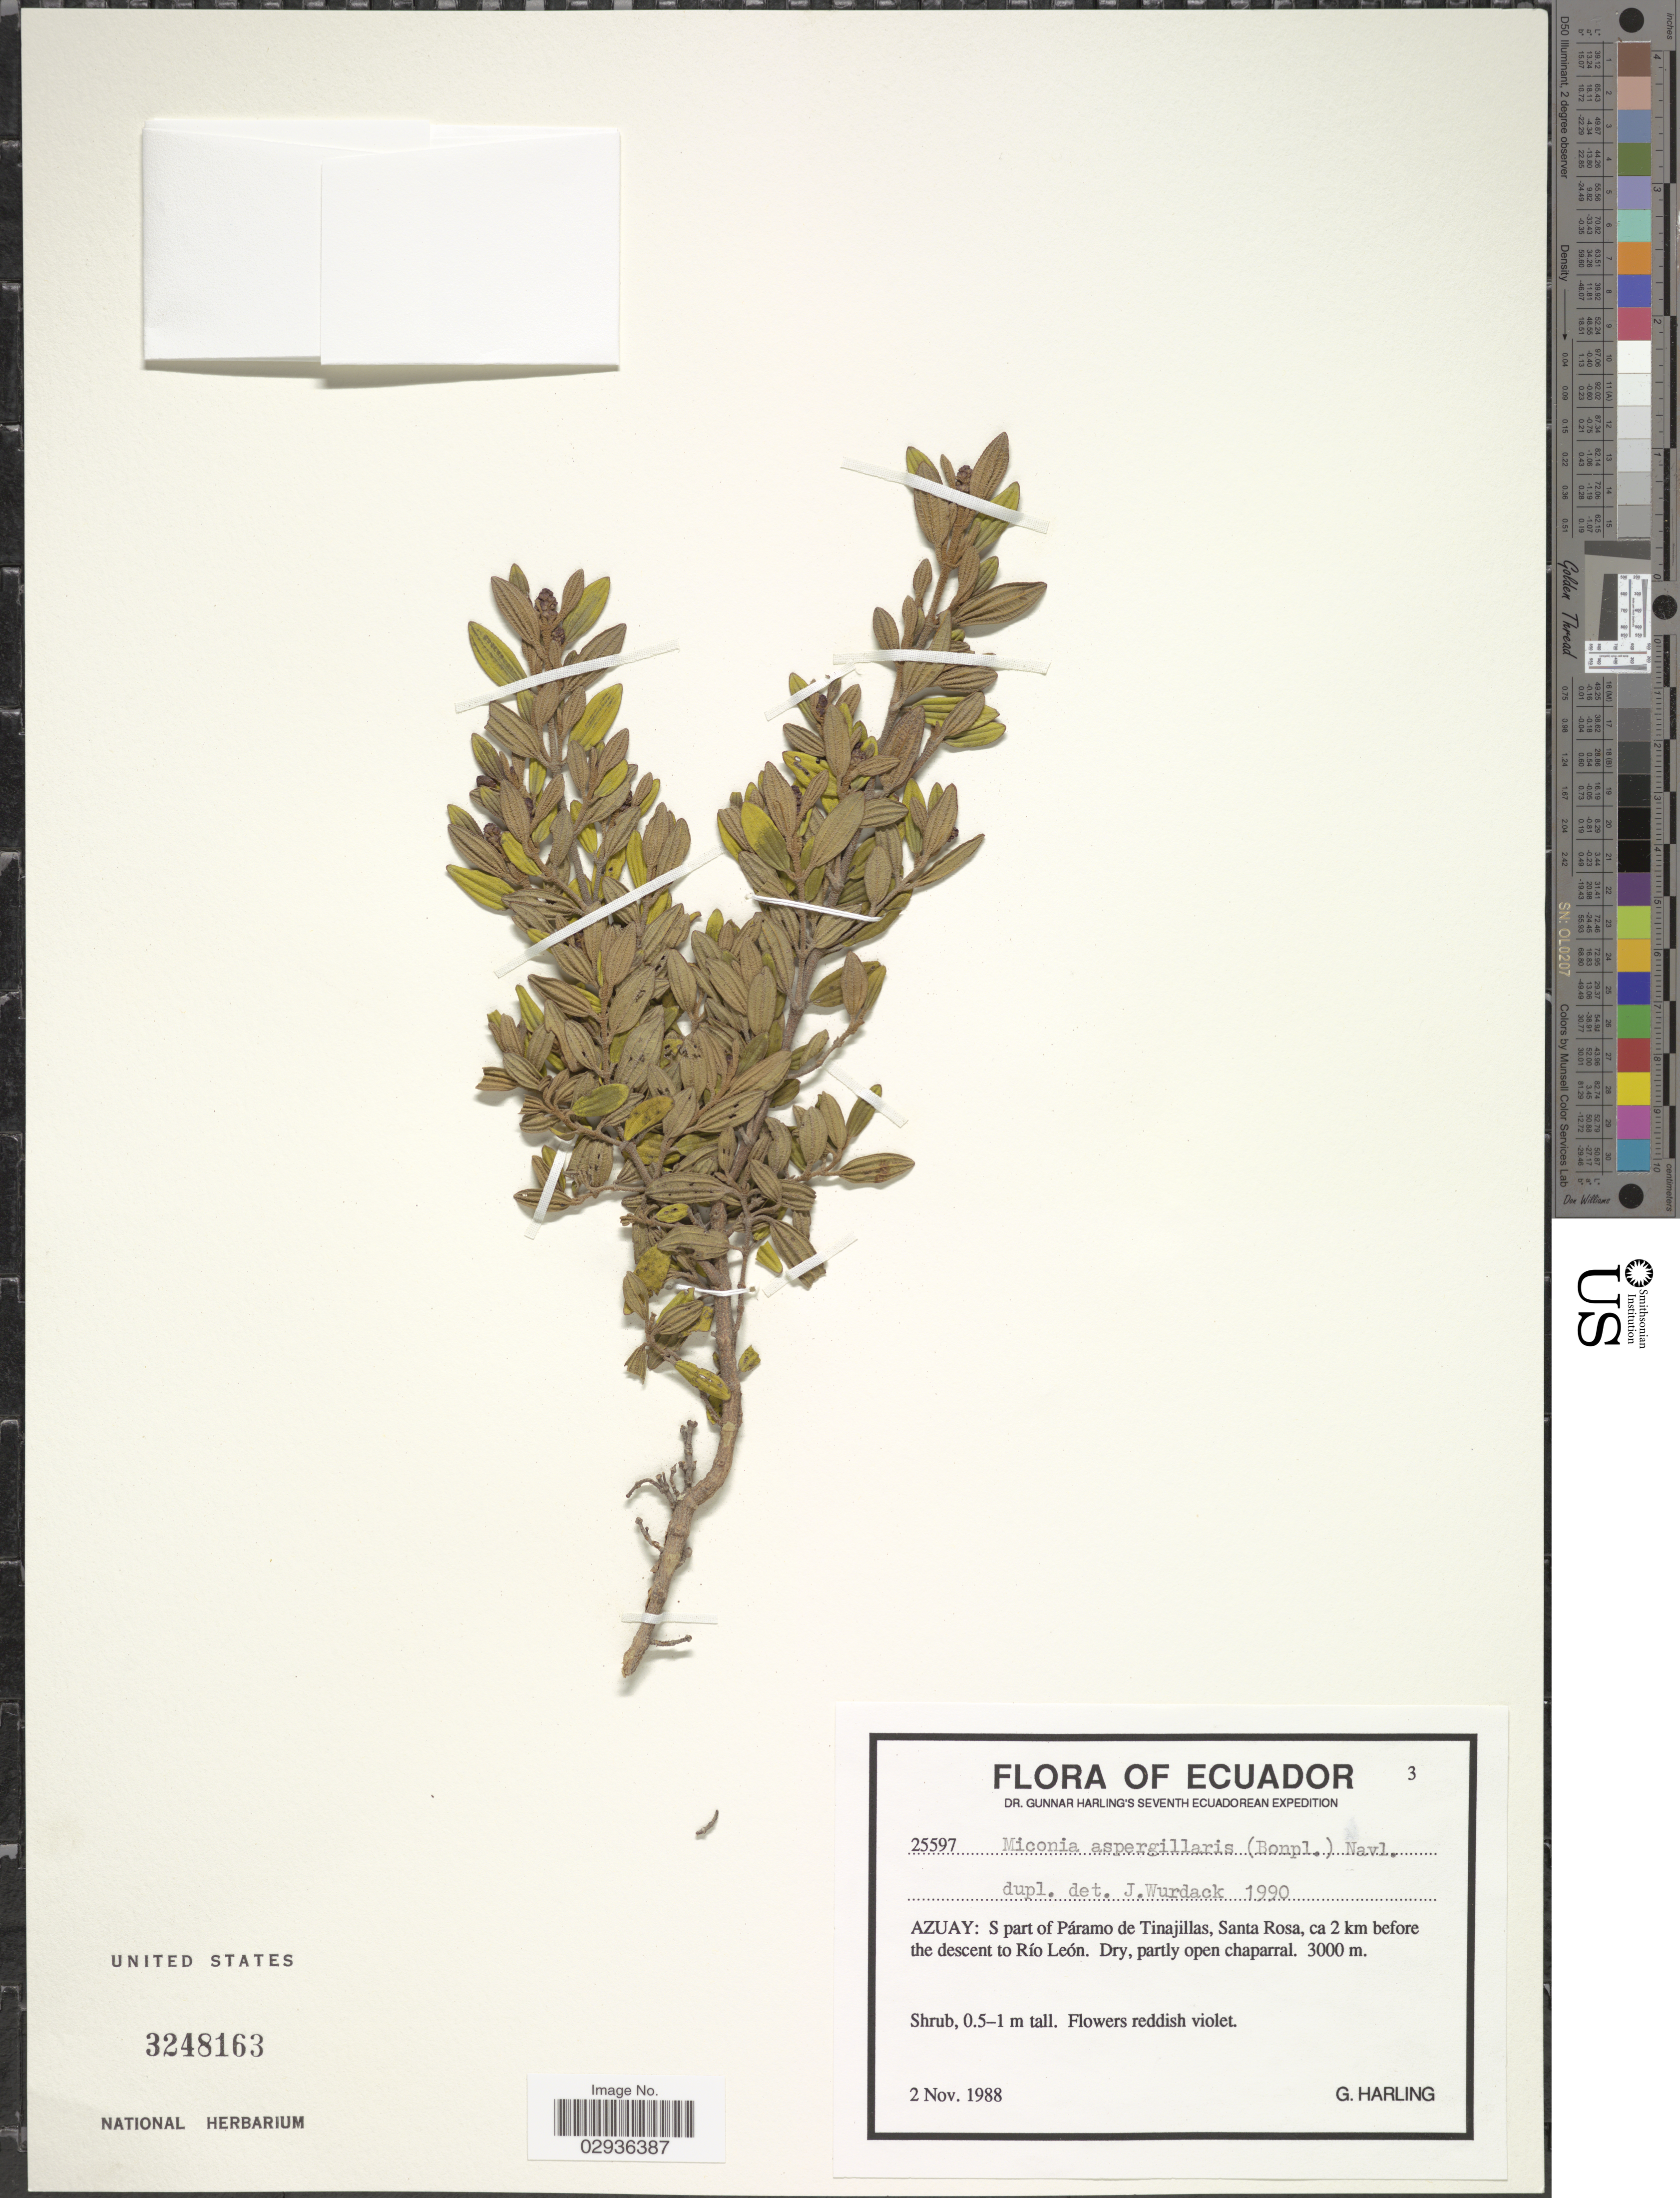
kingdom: Plantae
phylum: Tracheophyta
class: Magnoliopsida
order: Myrtales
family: Melastomataceae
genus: Miconia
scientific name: Miconia aspergillaris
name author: (Bonpl.) Naudin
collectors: G. Harling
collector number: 25597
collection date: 1988-11-02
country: Ecuador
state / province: Azuay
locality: S part of Páramo de Tinajillas, Santa Rosa, ca 2 km before the descent of Río León.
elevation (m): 3000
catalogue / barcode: US 3248163